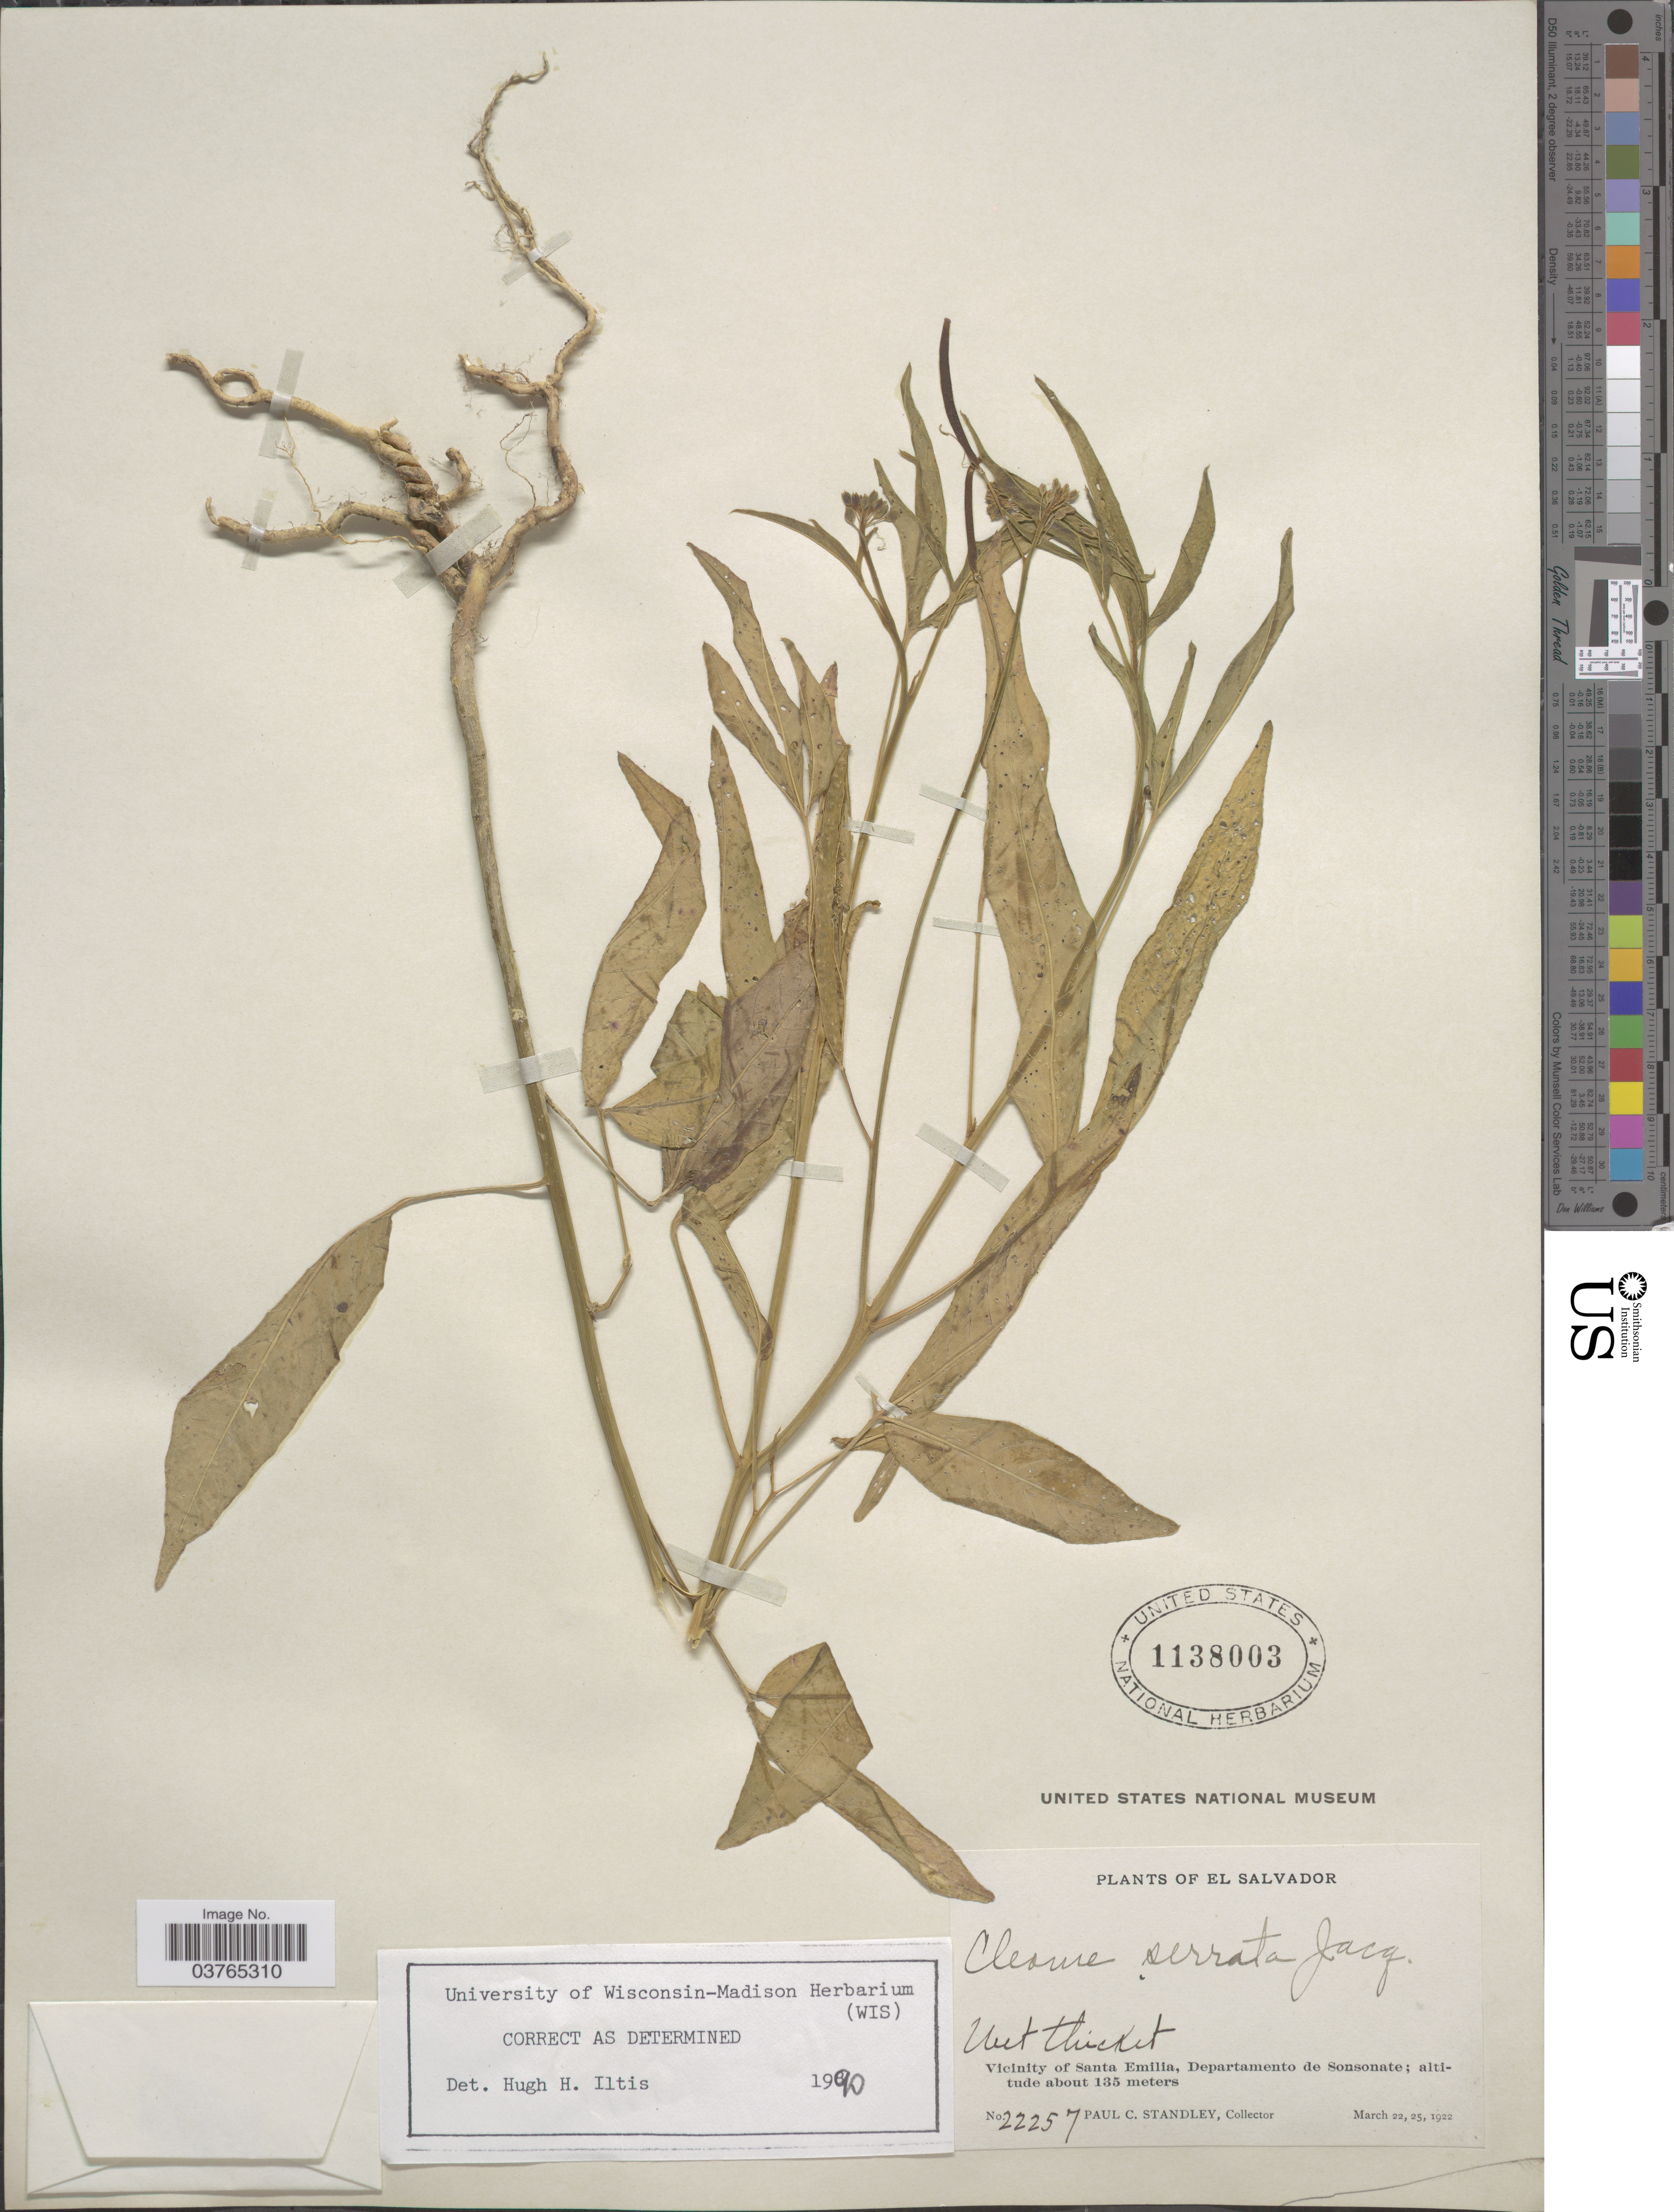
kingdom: Plantae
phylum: Tracheophyta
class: Magnoliopsida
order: Brassicales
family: Cleomaceae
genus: Cleoserrata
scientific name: Cleoserrata serrata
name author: (Jacq.) Iltis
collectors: P. C. Standley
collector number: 22257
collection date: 1922-03-22/1922-03-25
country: El Salvador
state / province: Sonsonate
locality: Vicinity of Santa Emilia, Departamento de Sonsonate.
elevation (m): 135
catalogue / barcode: US 1138003